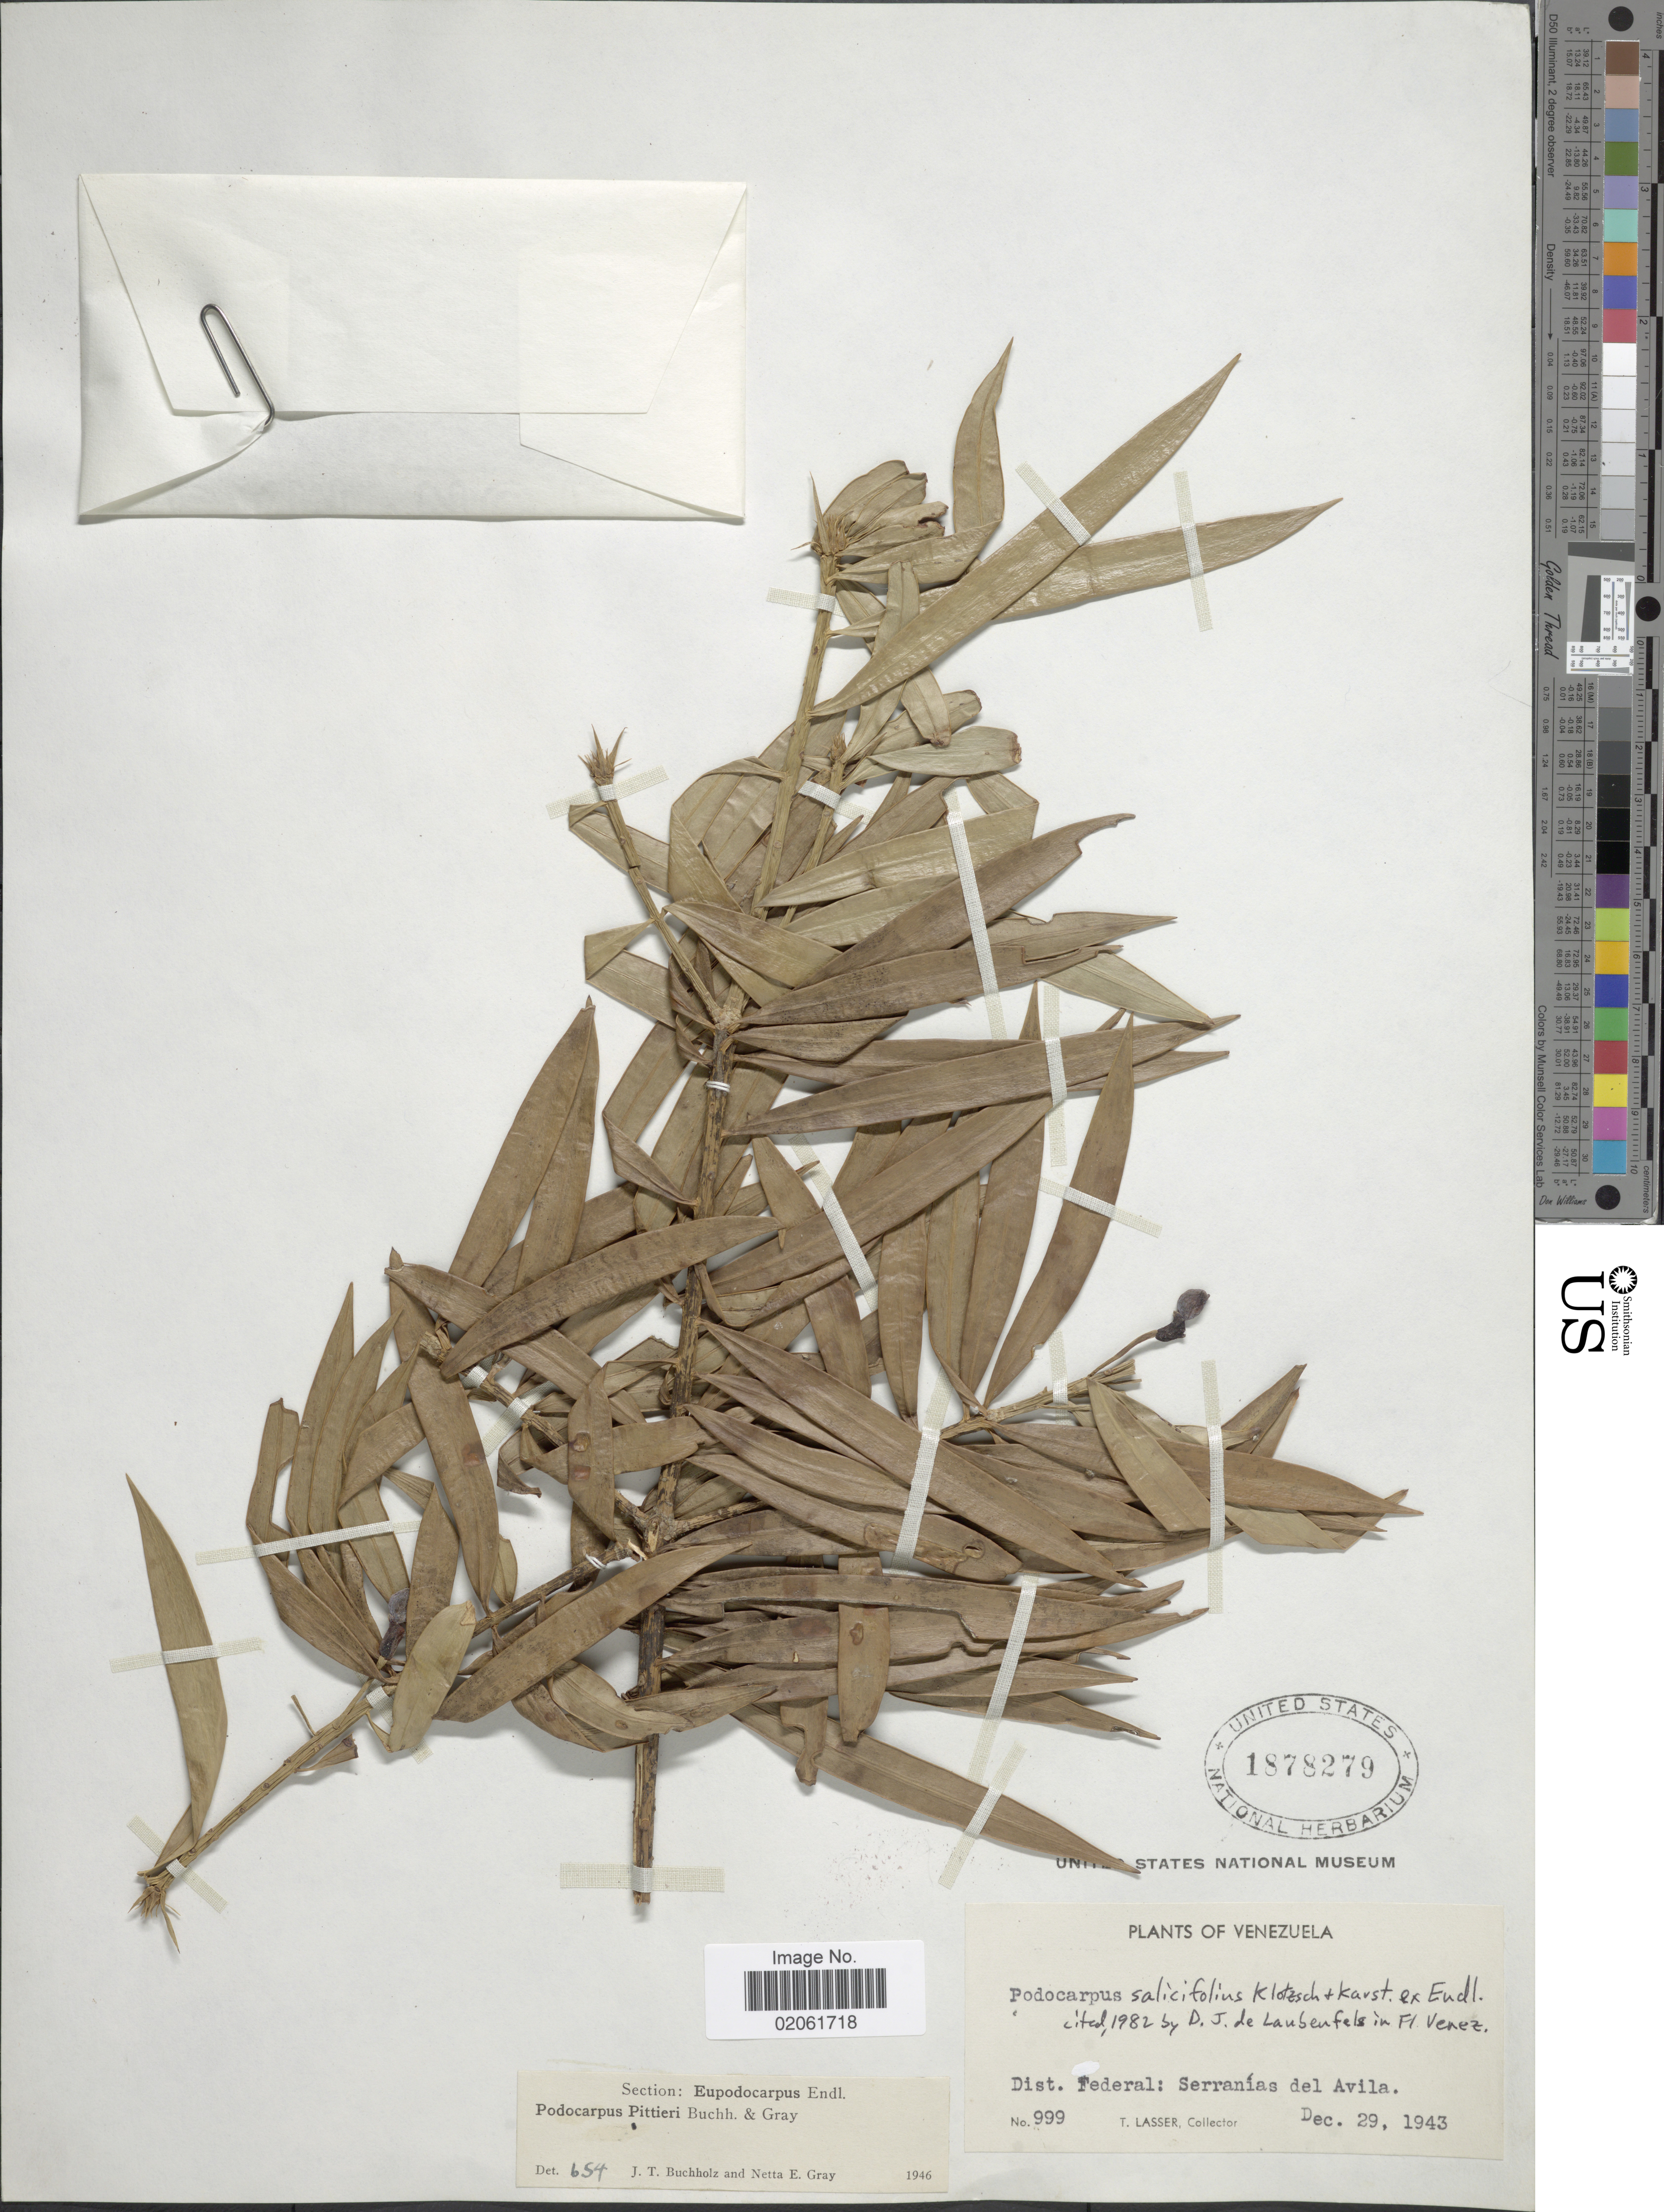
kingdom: Plantae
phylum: Tracheophyta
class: Pinopsida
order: Pinales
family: Podocarpaceae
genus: Podocarpus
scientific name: Podocarpus salicifolius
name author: Klotzsch & H. Karst. ex Endl.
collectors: T. Lasser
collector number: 999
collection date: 1943-12-29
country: Venezuela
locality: Dist. Federal: Serranias del Avila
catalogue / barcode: US 1878279